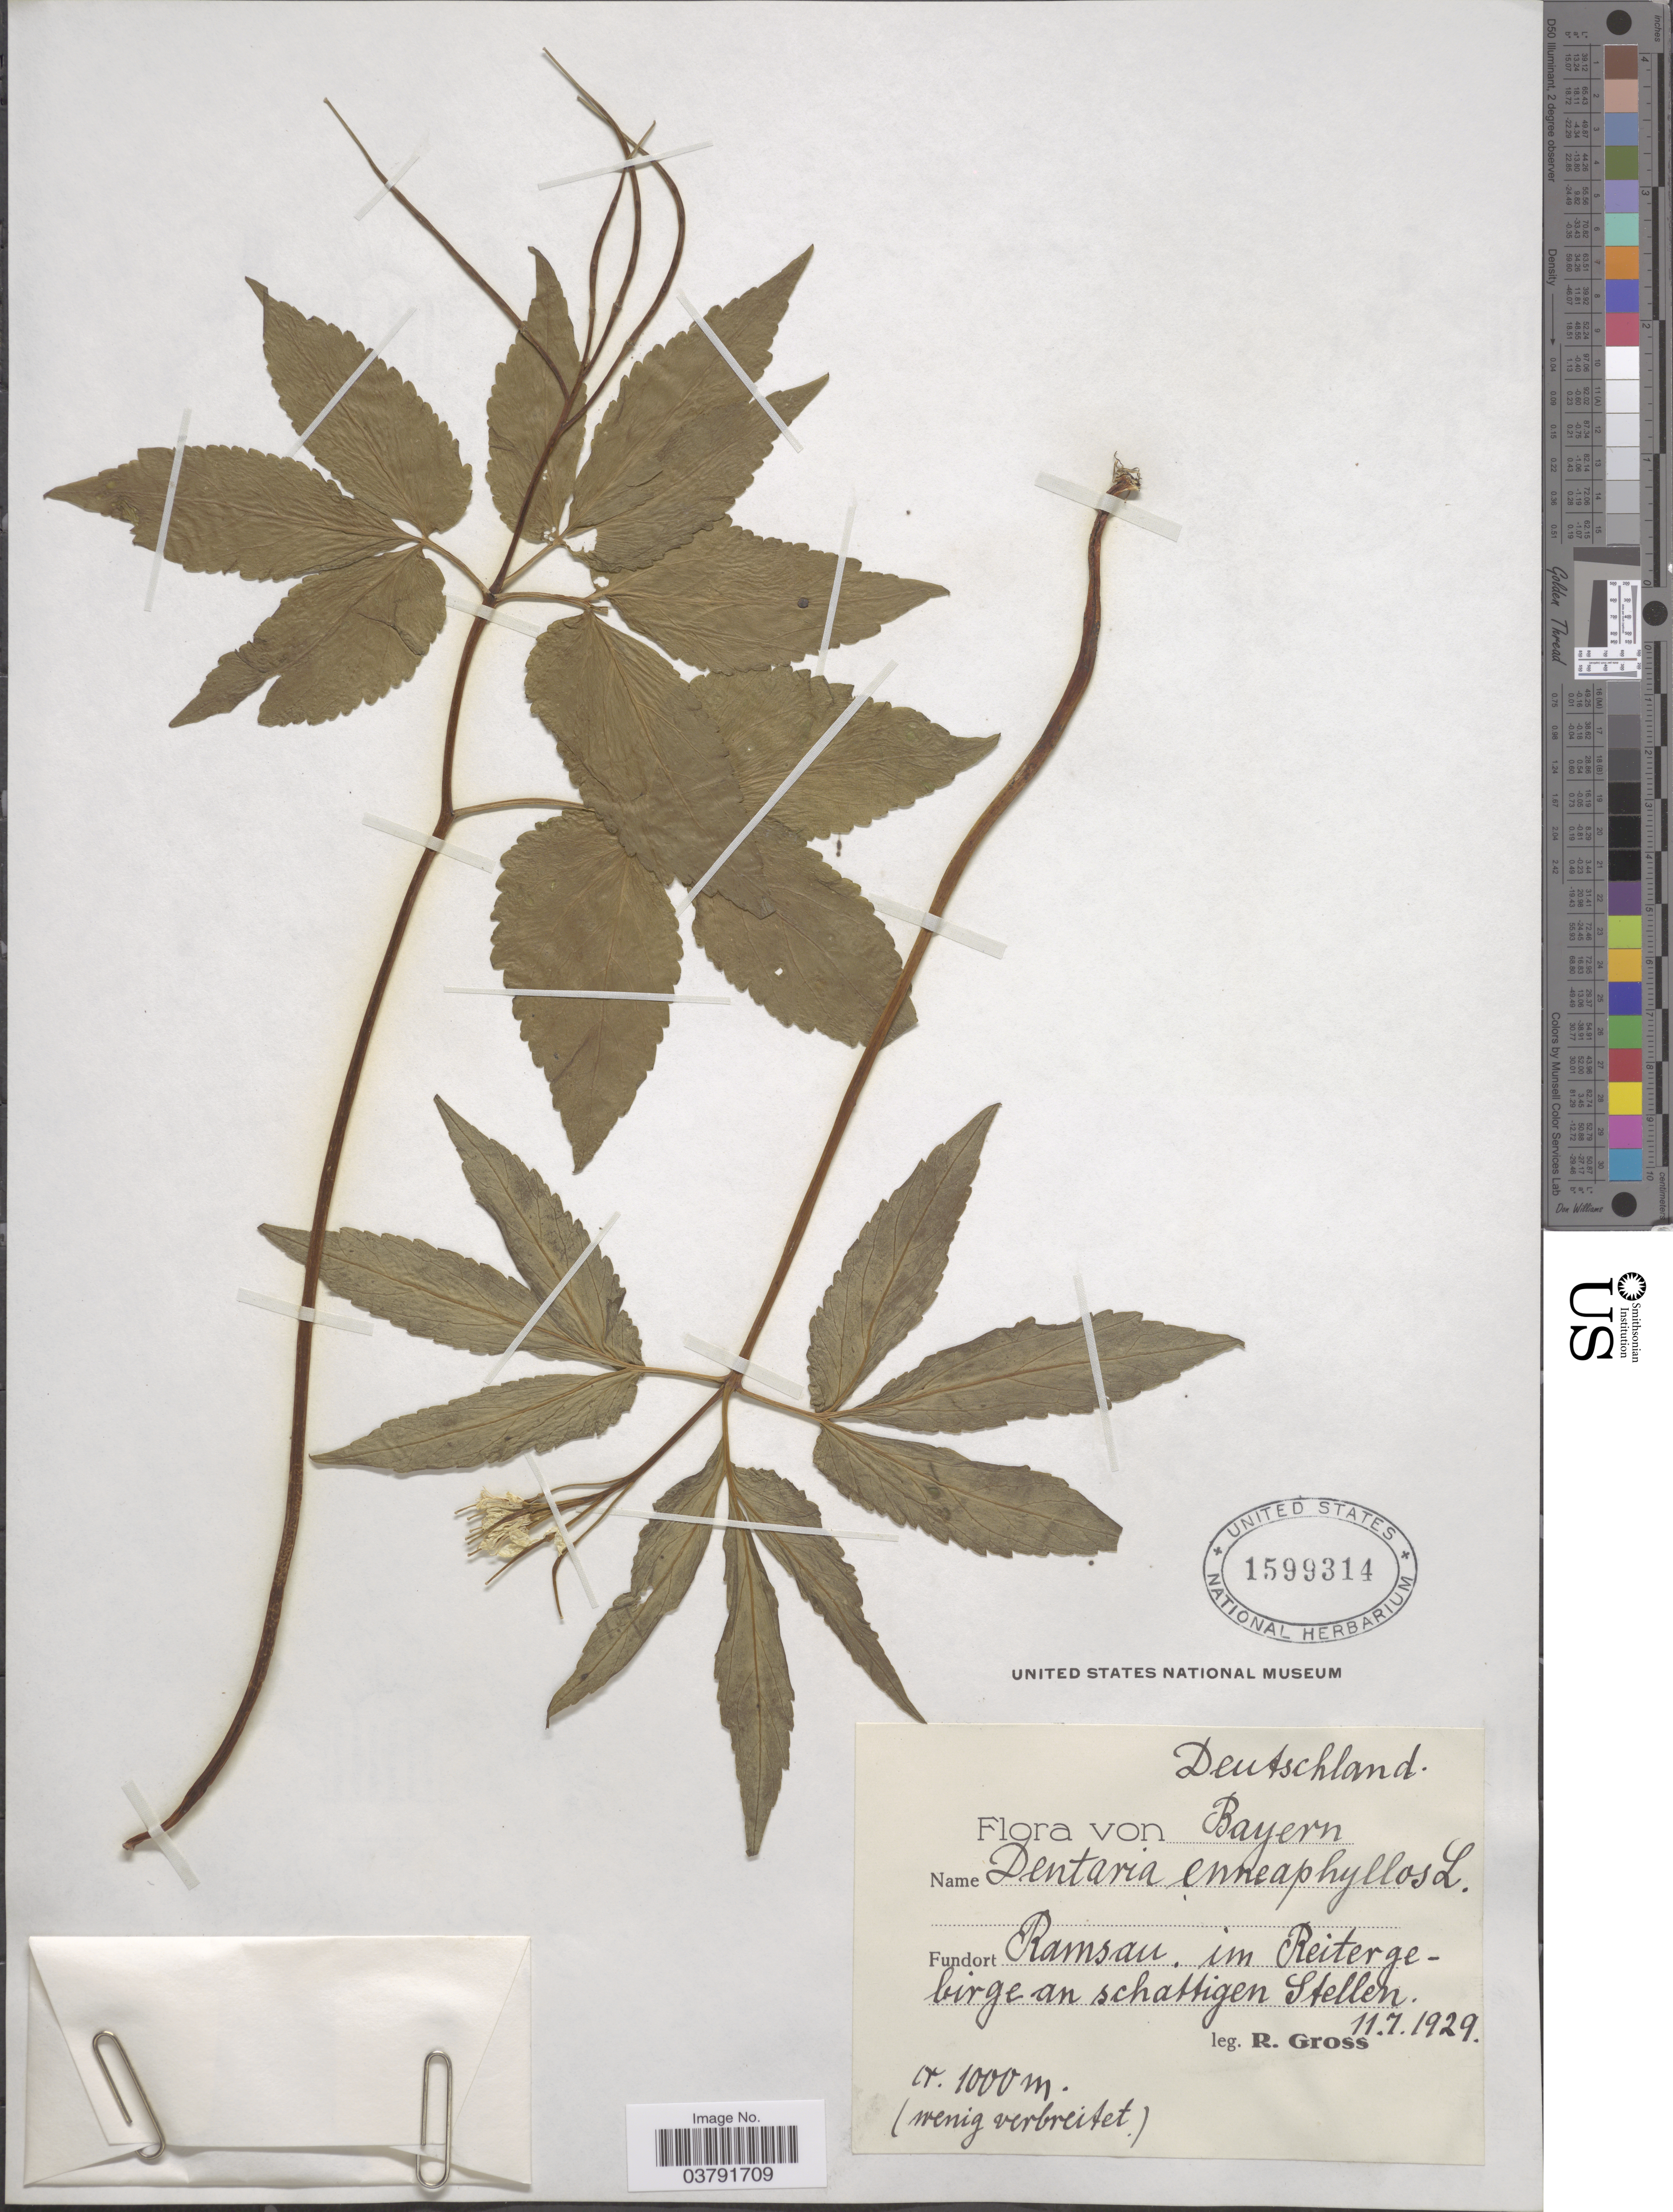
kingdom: Plantae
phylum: Tracheophyta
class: Magnoliopsida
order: Brassicales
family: Brassicaceae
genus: Dentaria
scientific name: Dentaria enneaphyllos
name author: L.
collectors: R. Gross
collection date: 1929-07-11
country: Germany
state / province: Bayern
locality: Bayern. Deutschland. Ramsau. im Reitergebirge an schattigen Stellen.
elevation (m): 1000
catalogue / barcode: US 1599314